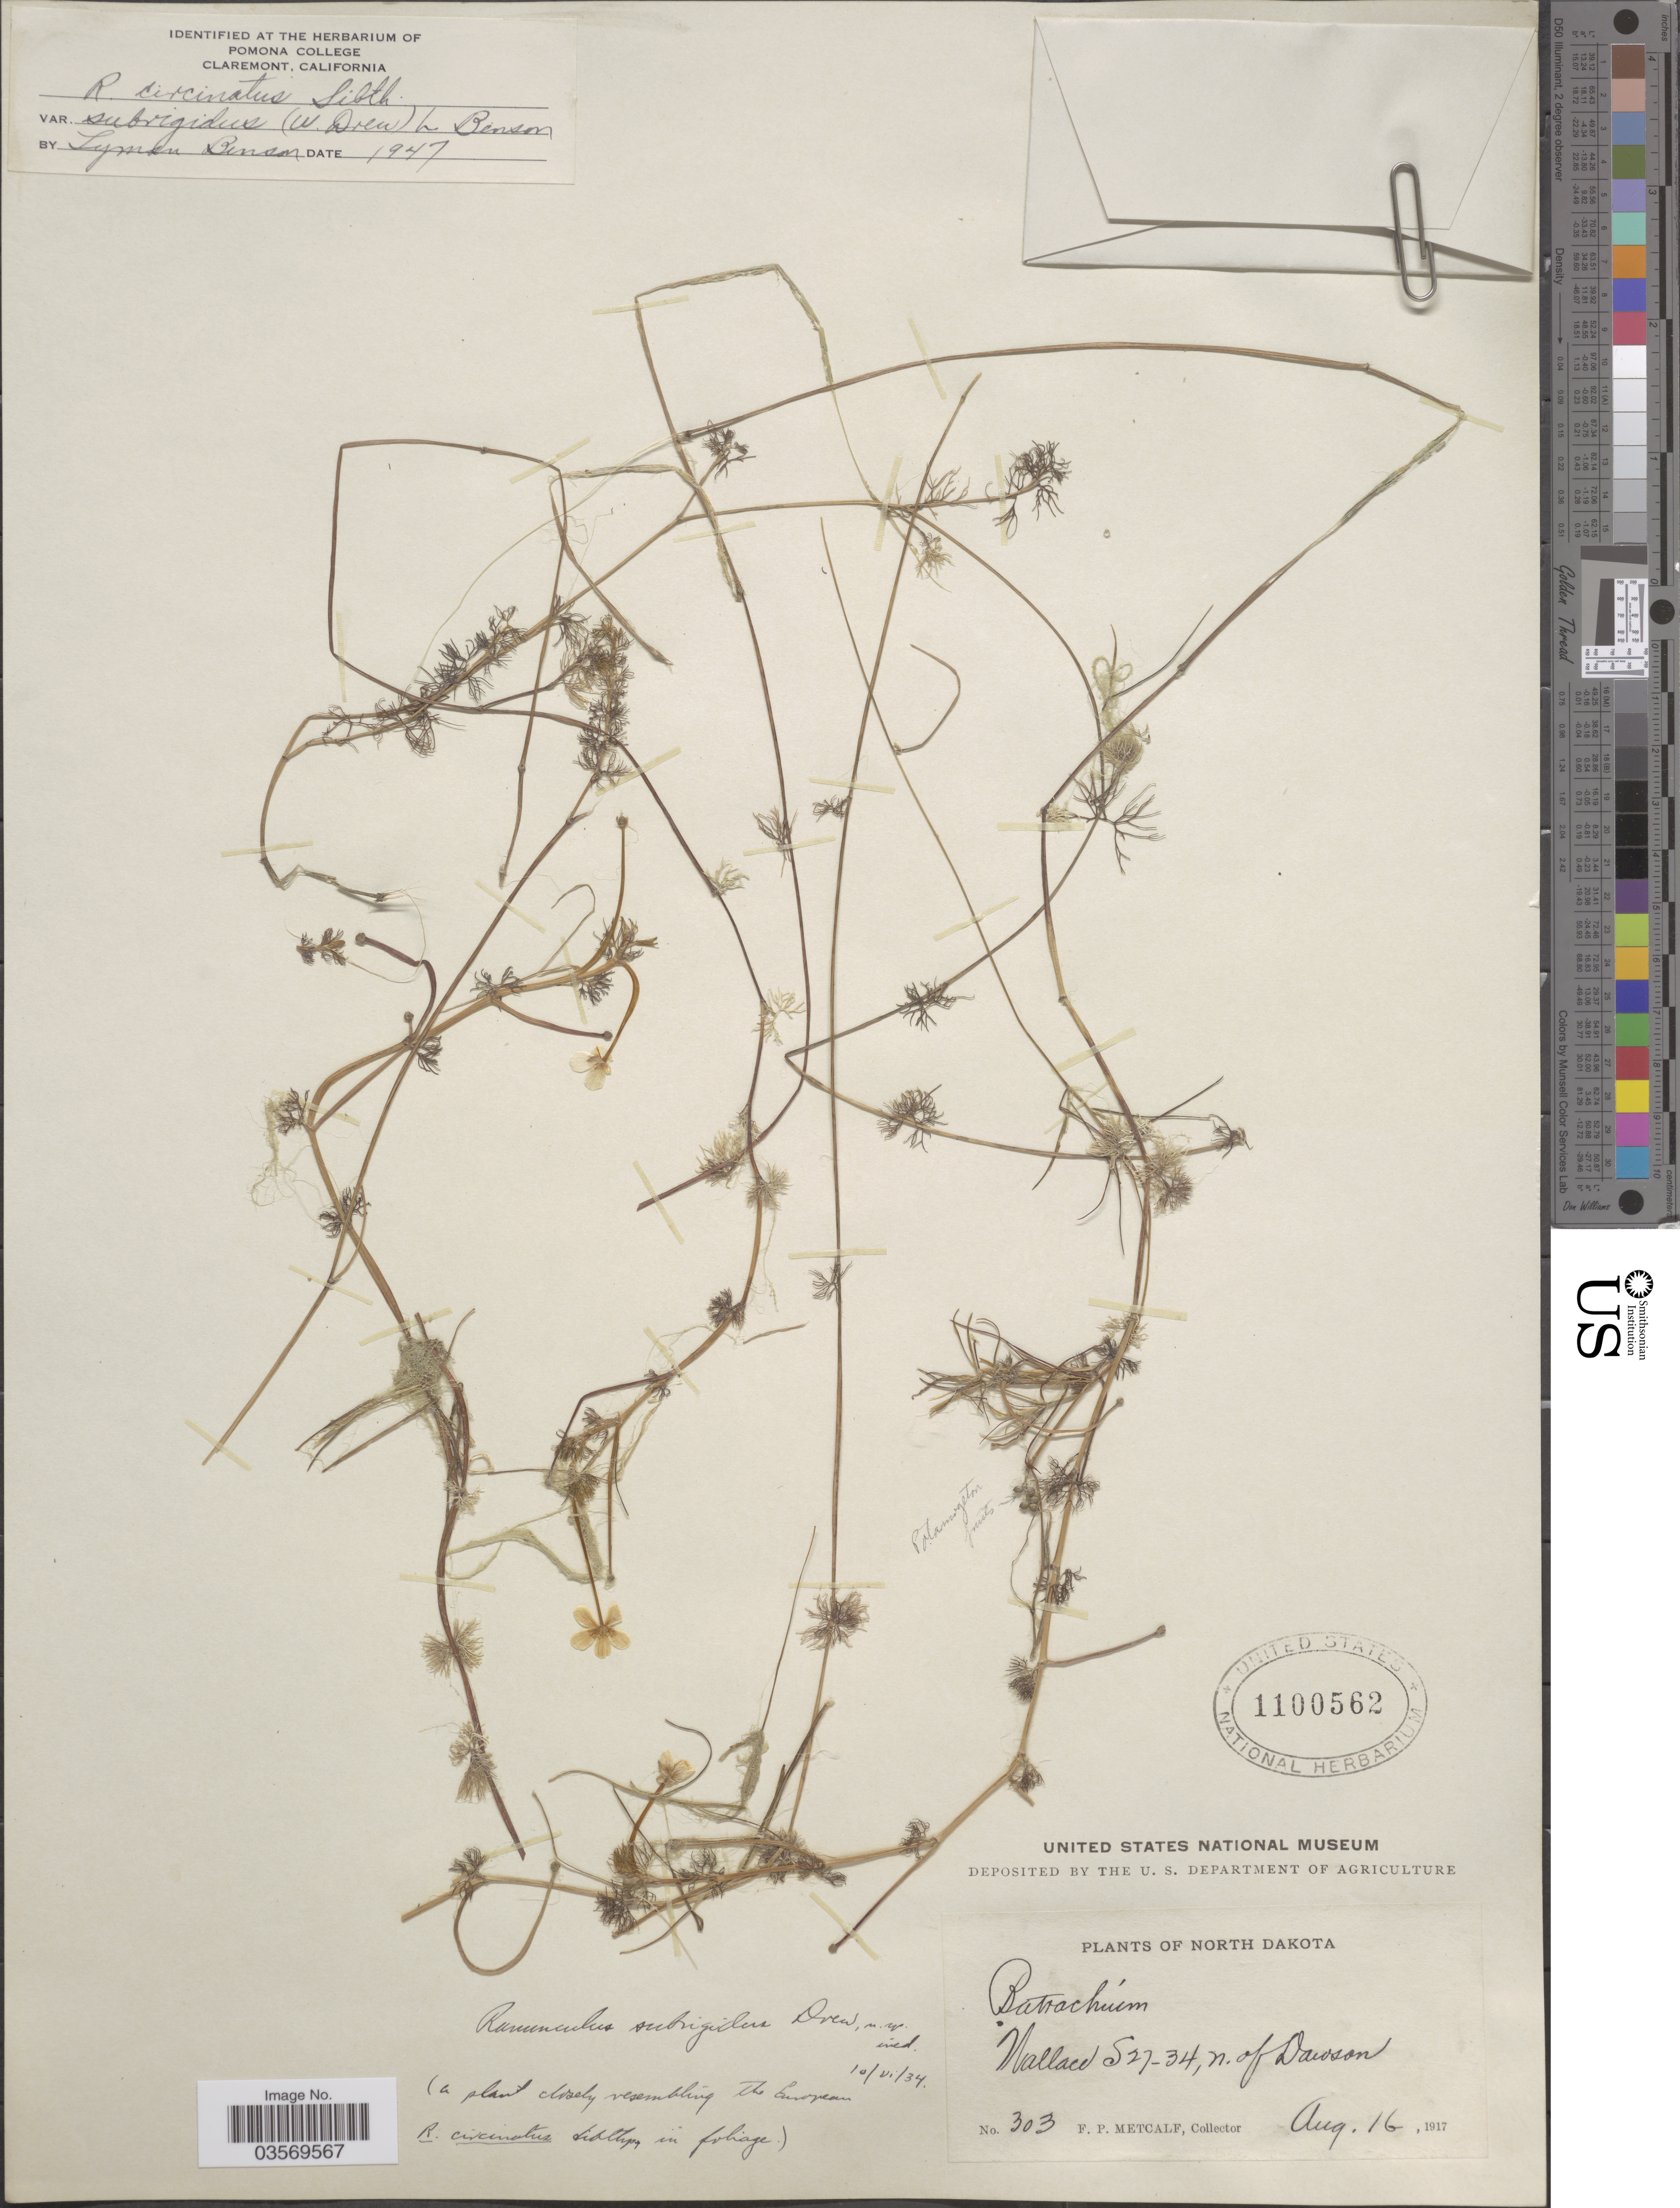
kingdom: Plantae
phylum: Tracheophyta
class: Magnoliopsida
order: Ranunculales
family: Ranunculaceae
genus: Ranunculus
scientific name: Ranunculus subrigidus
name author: W.B. Drew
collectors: F. Metcalf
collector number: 303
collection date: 1917-08-16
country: United States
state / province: North Dakota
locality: Wallace S27-34, n. of Dawson.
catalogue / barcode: US 1100562